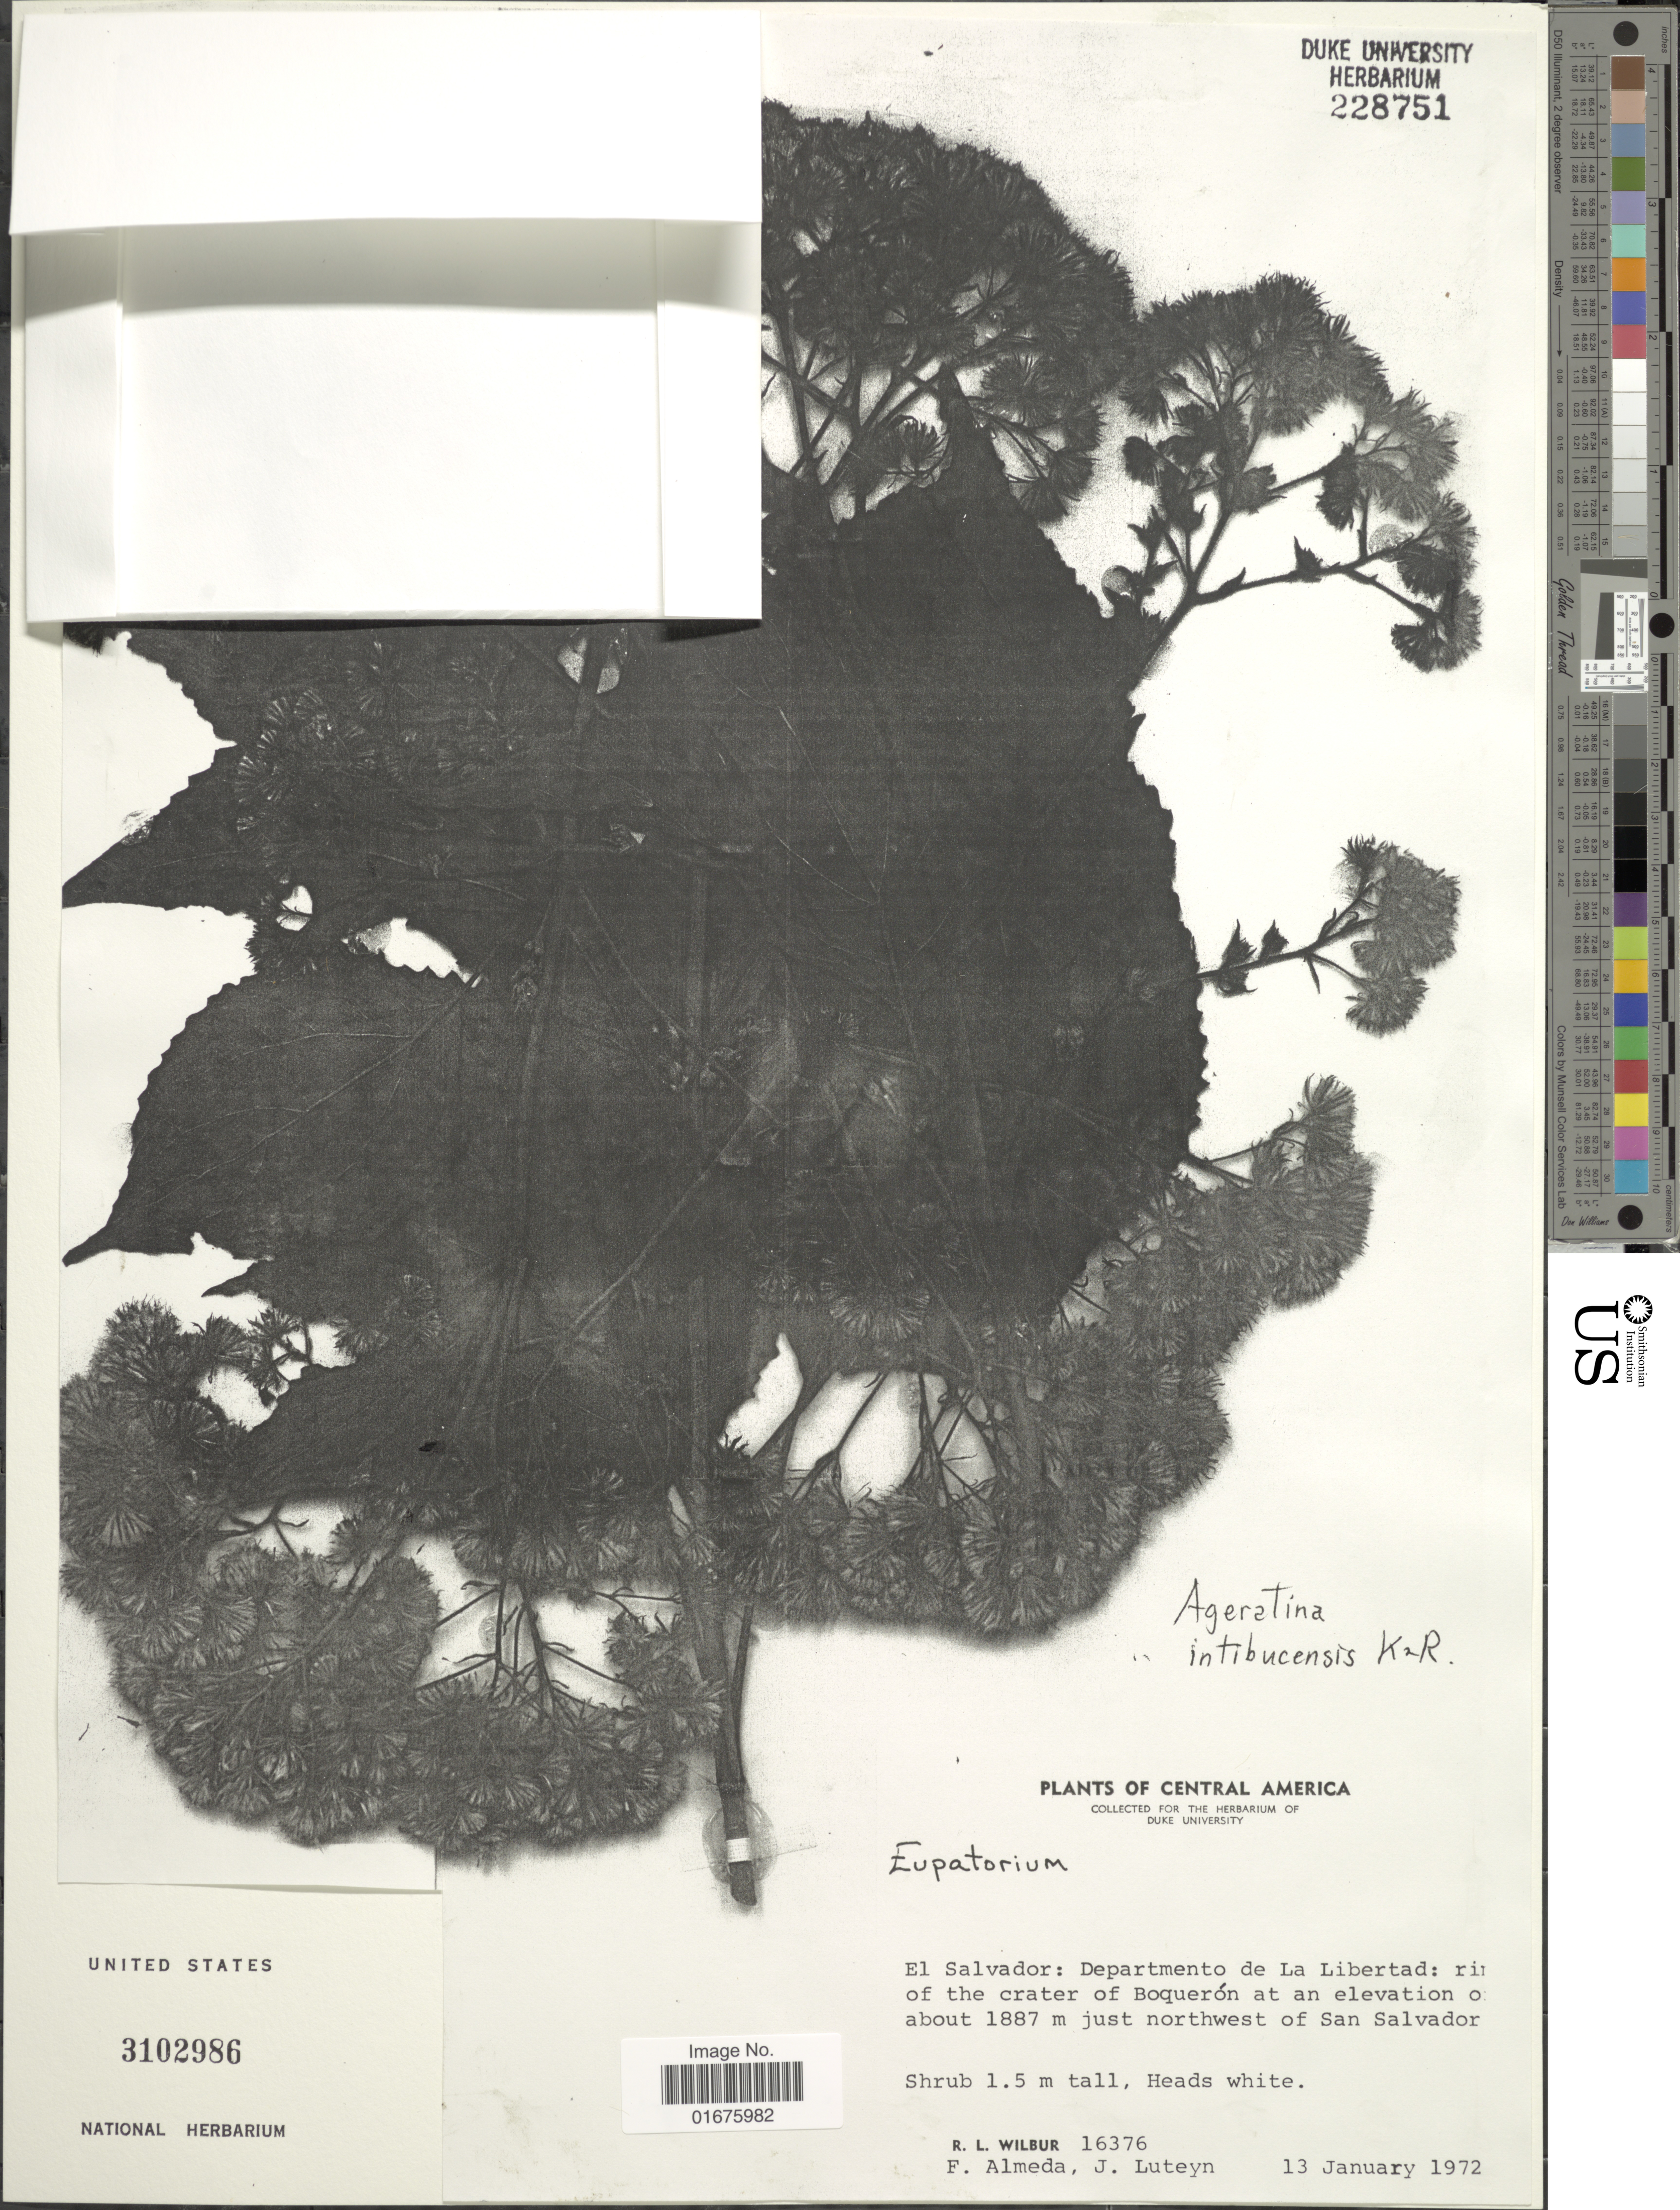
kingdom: Plantae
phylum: Tracheophyta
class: Magnoliopsida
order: Asterales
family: Asteraceae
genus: Ageratina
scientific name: Ageratina intibucensis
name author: R.M. King & H. Rob.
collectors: R. L. Wilbur, F. Almeda & J. L. Luteyn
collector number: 16376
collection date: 1972-01-13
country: El Salvador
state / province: La Libertad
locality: rim of the crater of Boquerón about 1887 m just northwest of San Salvador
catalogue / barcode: US 3102986